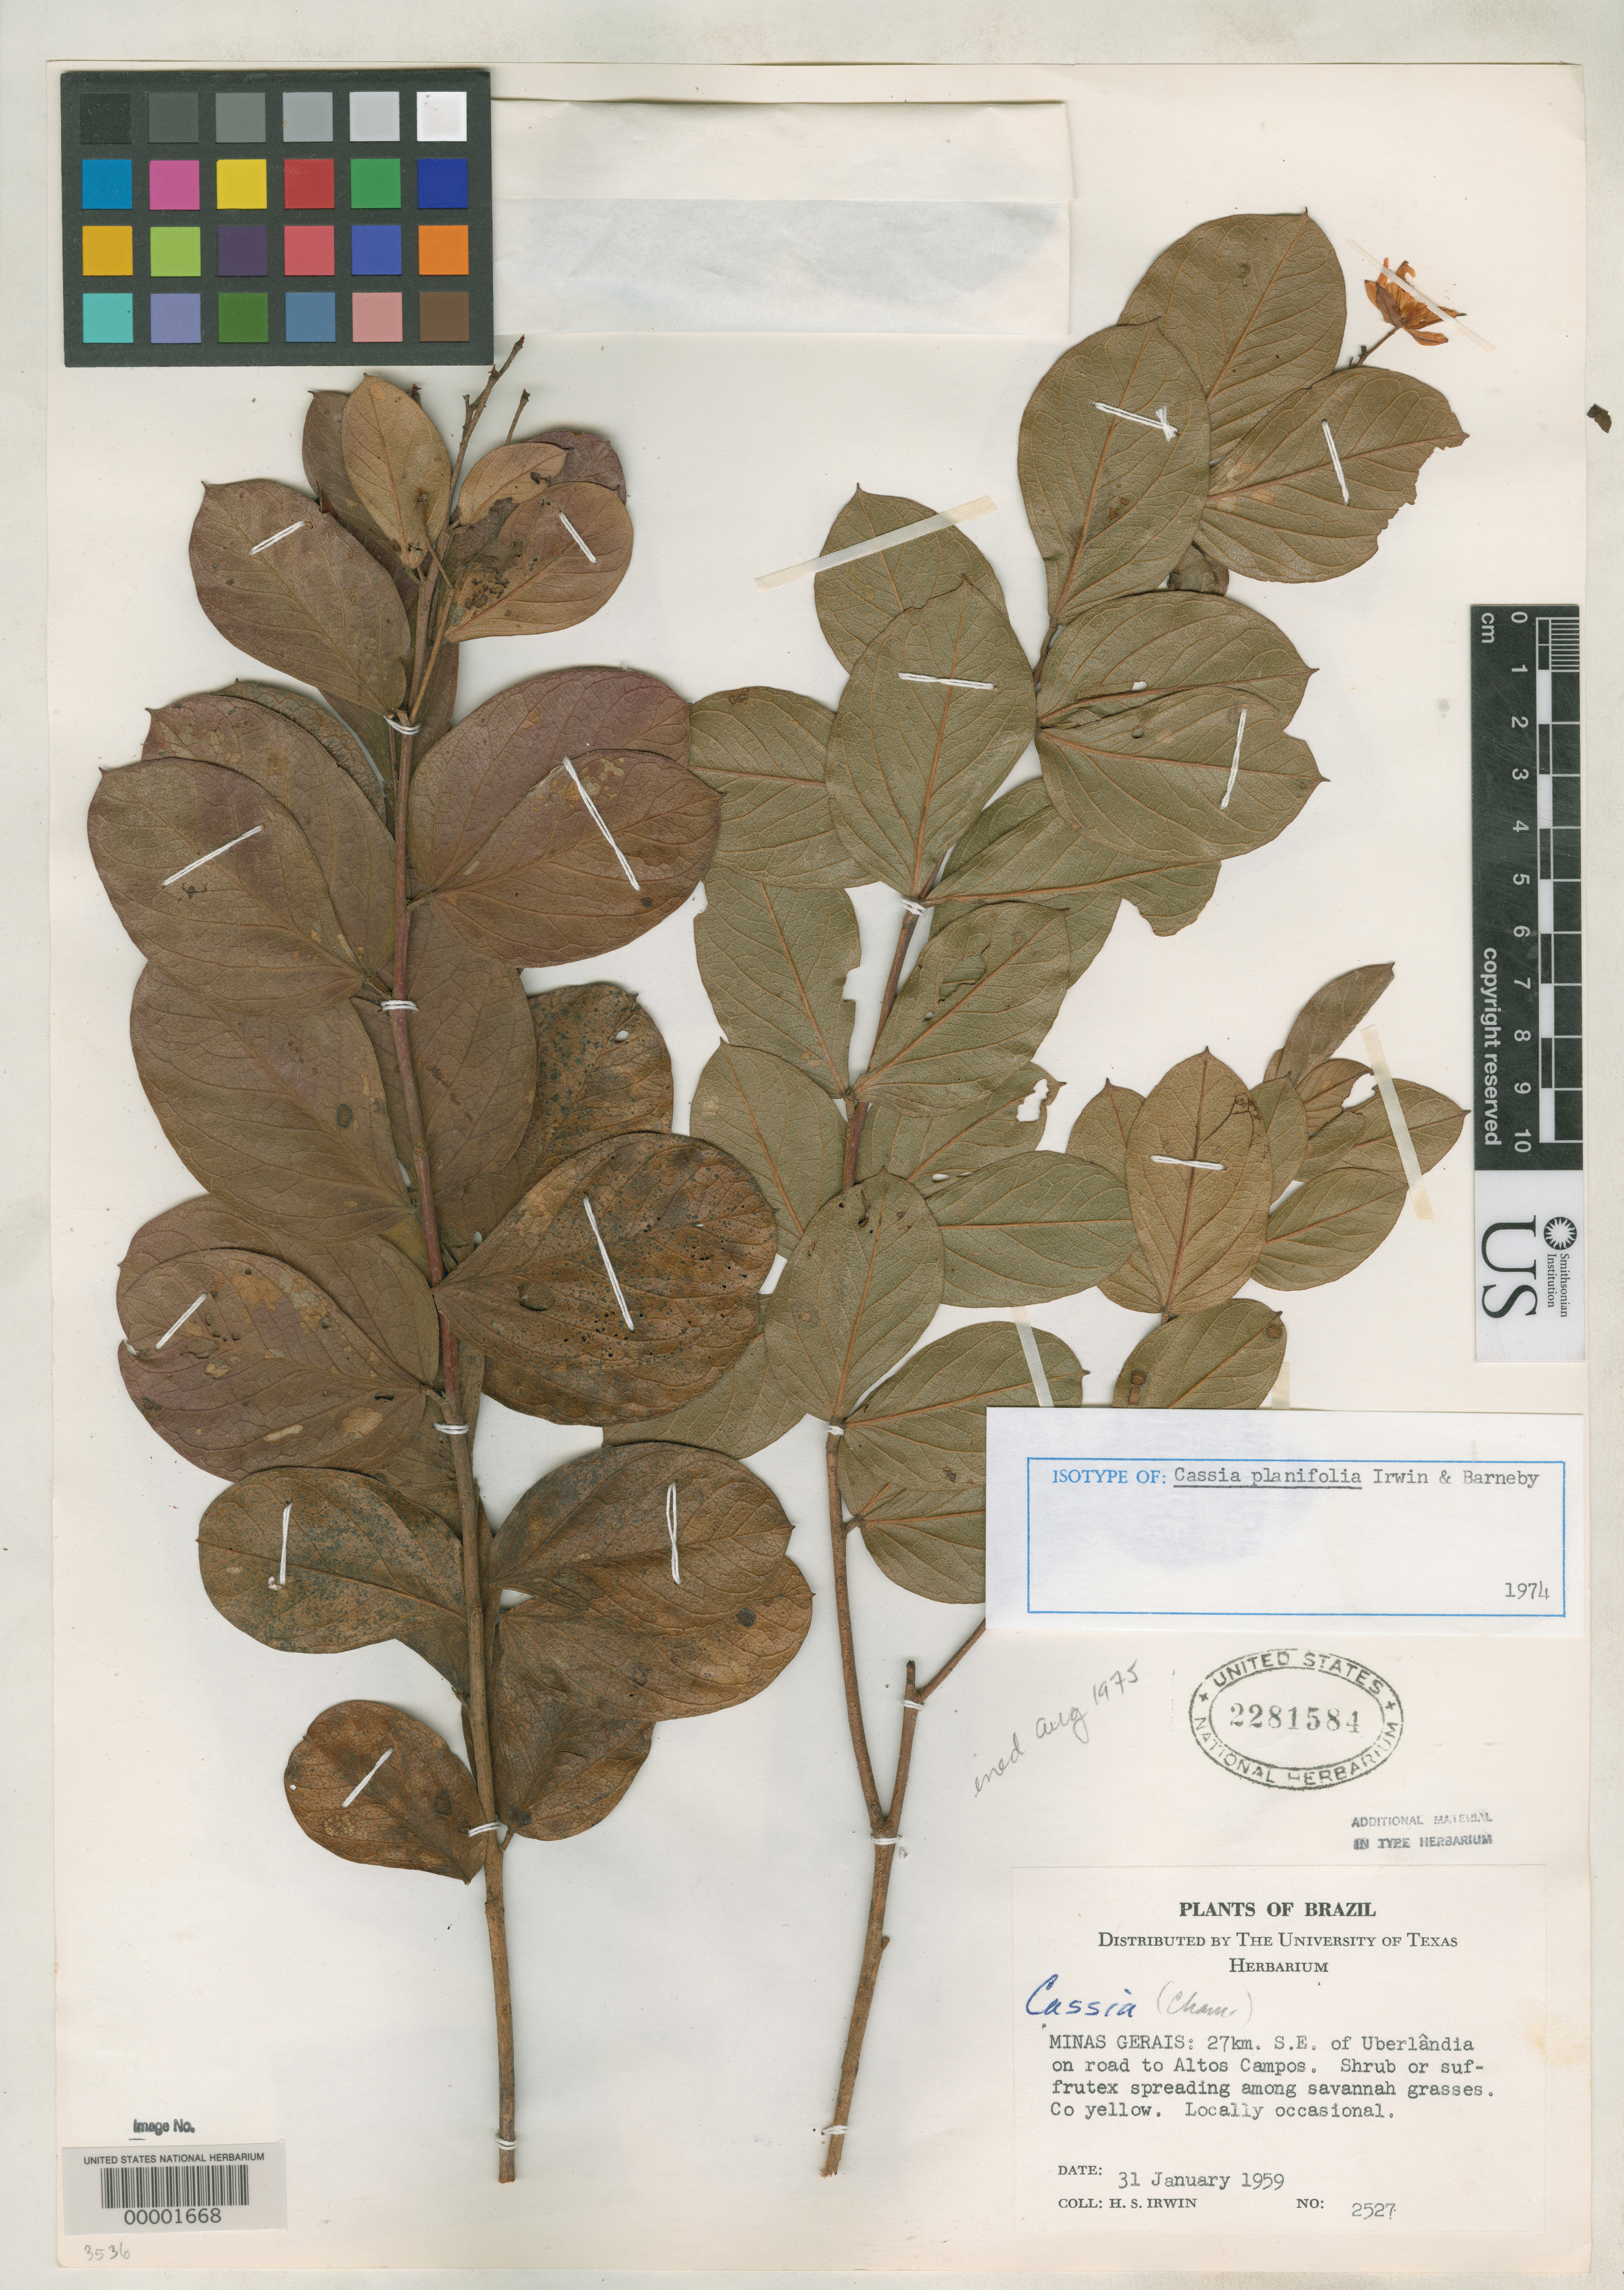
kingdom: Plantae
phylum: Tracheophyta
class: Magnoliopsida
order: Fabales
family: Fabaceae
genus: Cassia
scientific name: Cassia planifolia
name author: H.S. Irwin & Barneby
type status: Isotype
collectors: H. Irwin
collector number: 2527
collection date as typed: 31 Jan 1959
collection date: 1959-01-31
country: Brazil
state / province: Minas Gerais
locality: SE of Uberlandia on road to Altos Campos.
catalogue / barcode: US 2281584